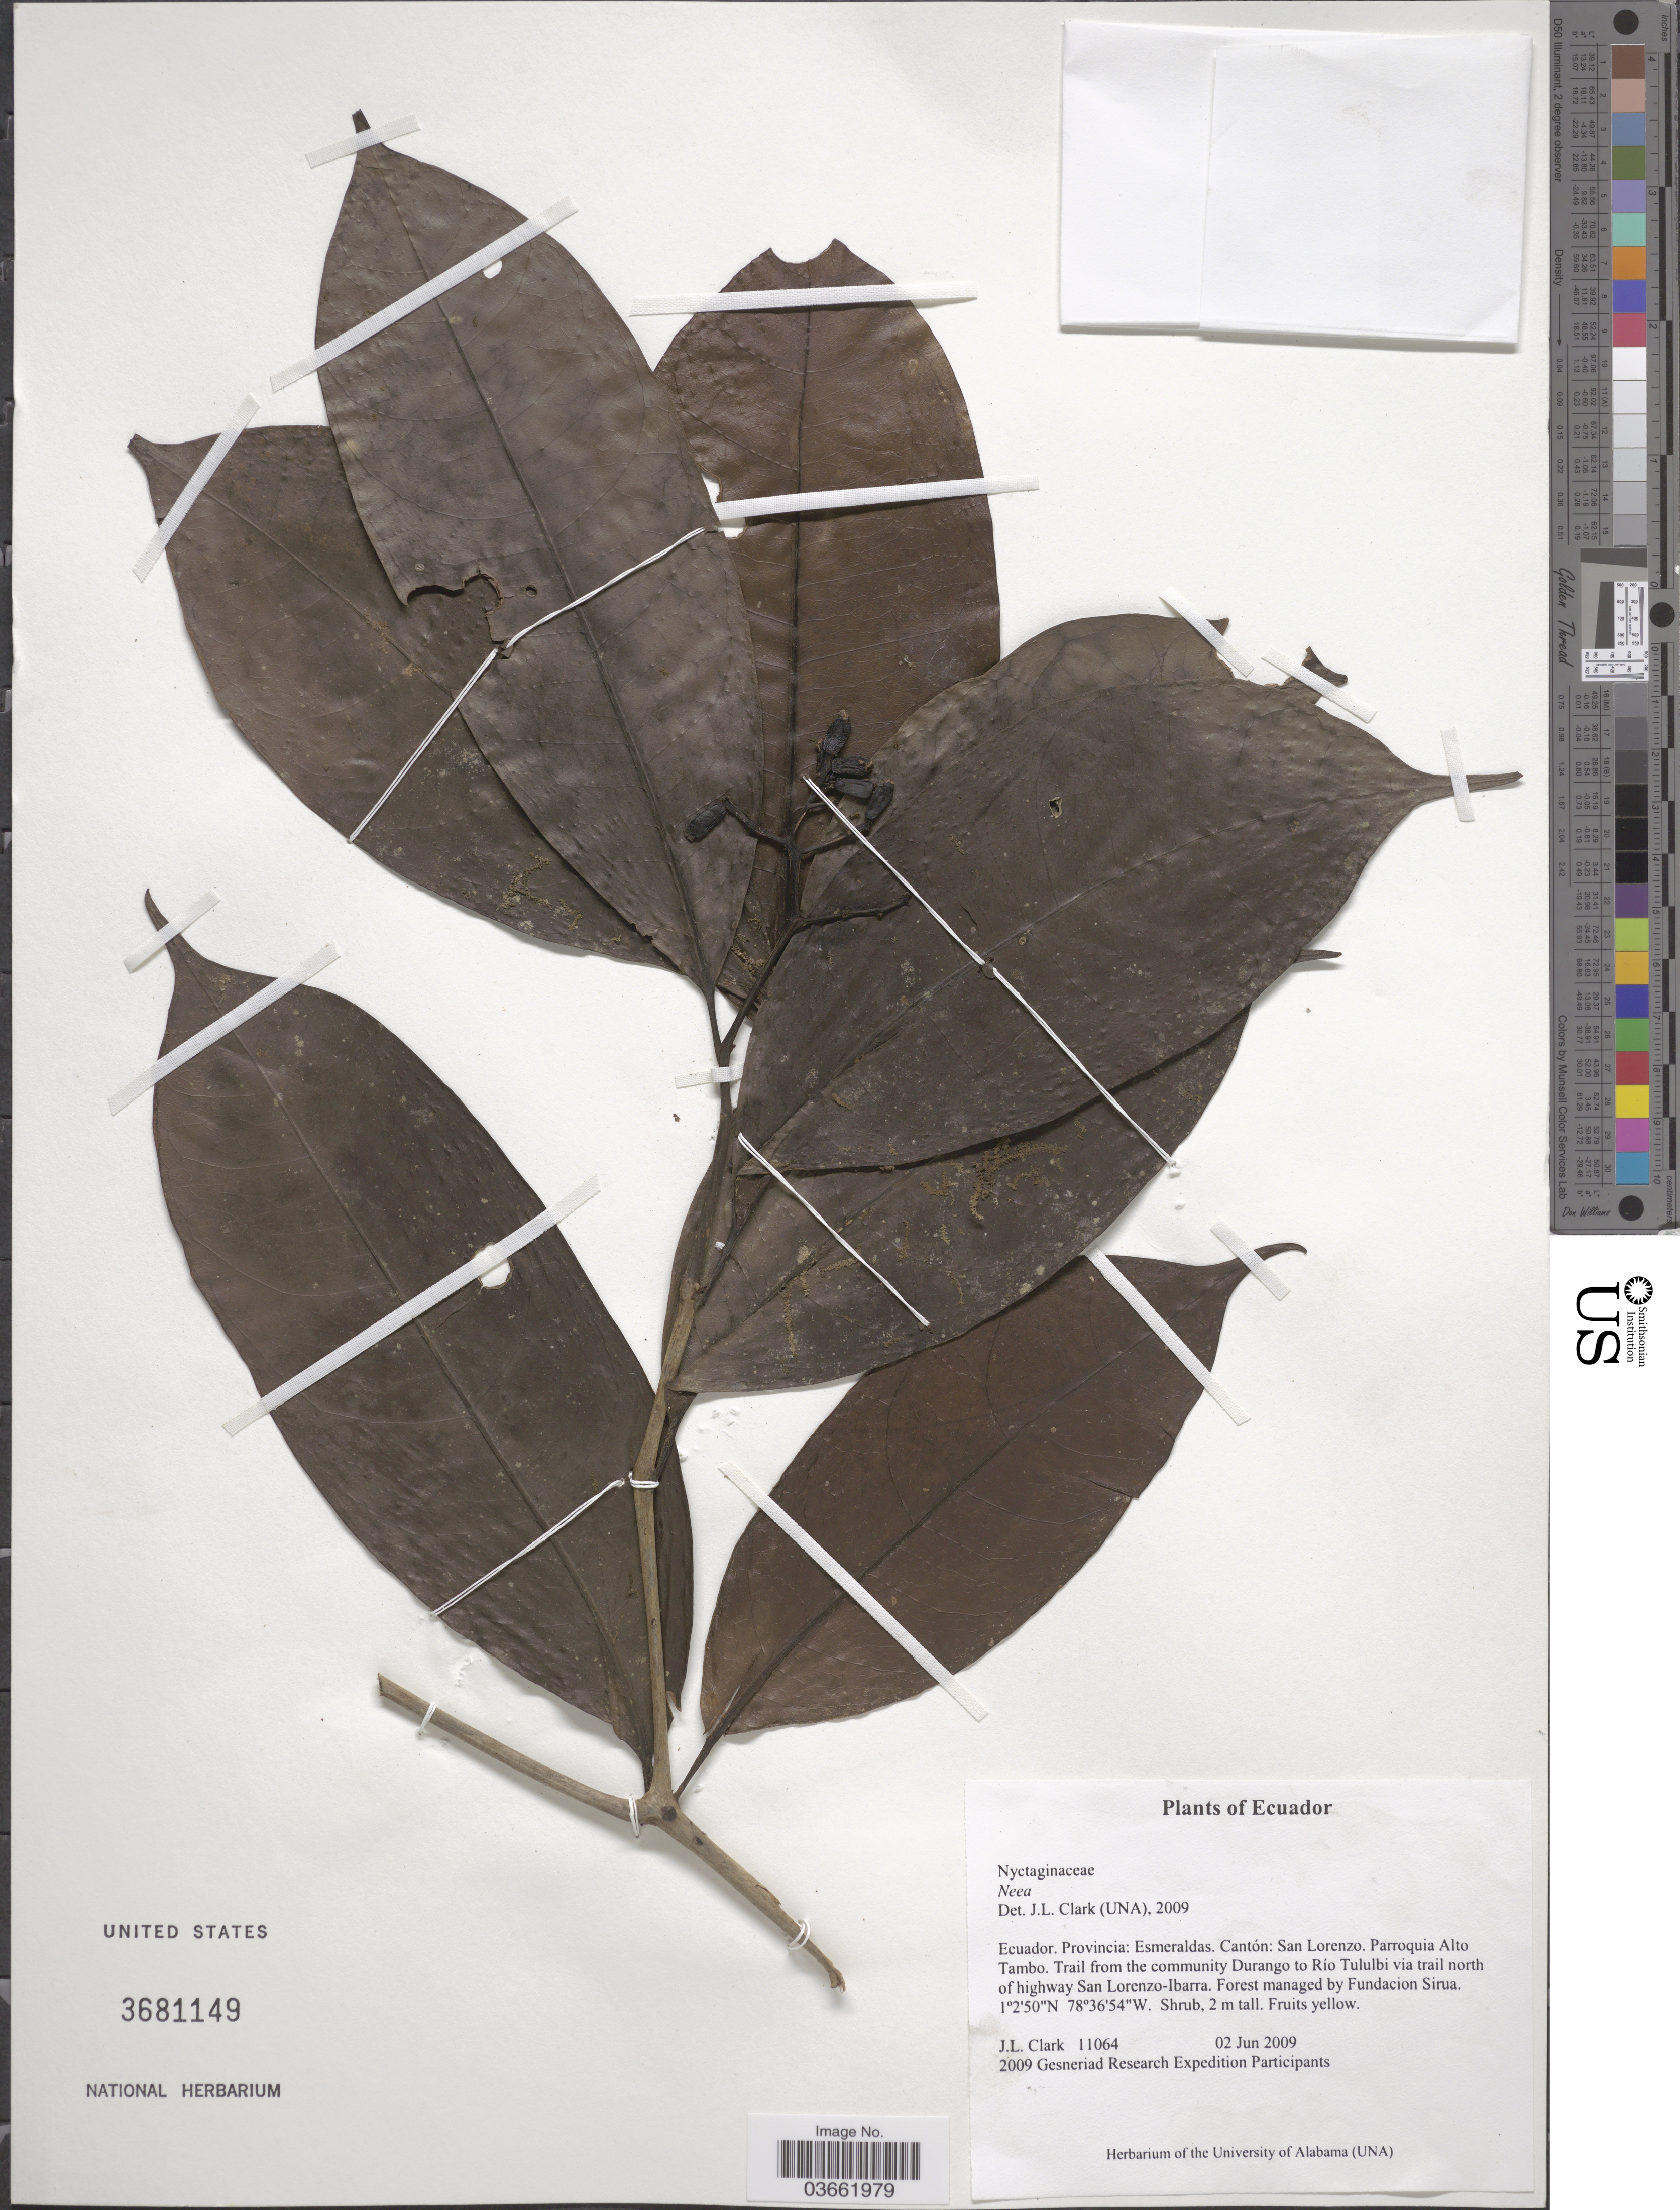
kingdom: Plantae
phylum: Tracheophyta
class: Magnoliopsida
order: Caryophyllales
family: Nyctaginaceae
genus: Neea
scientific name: Neea sp.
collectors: J. L. Clark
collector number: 11064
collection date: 2009-06-02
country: Ecuador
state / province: Esmeraldas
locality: Cantón: San Lorenzo, Parroquia Alto Tambo. Trail from the community Durango to Río Tululbi via trail north of highway San Lorenzo-Ibarra. Forest managed by Fundacion Sirua.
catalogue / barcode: US 3681149